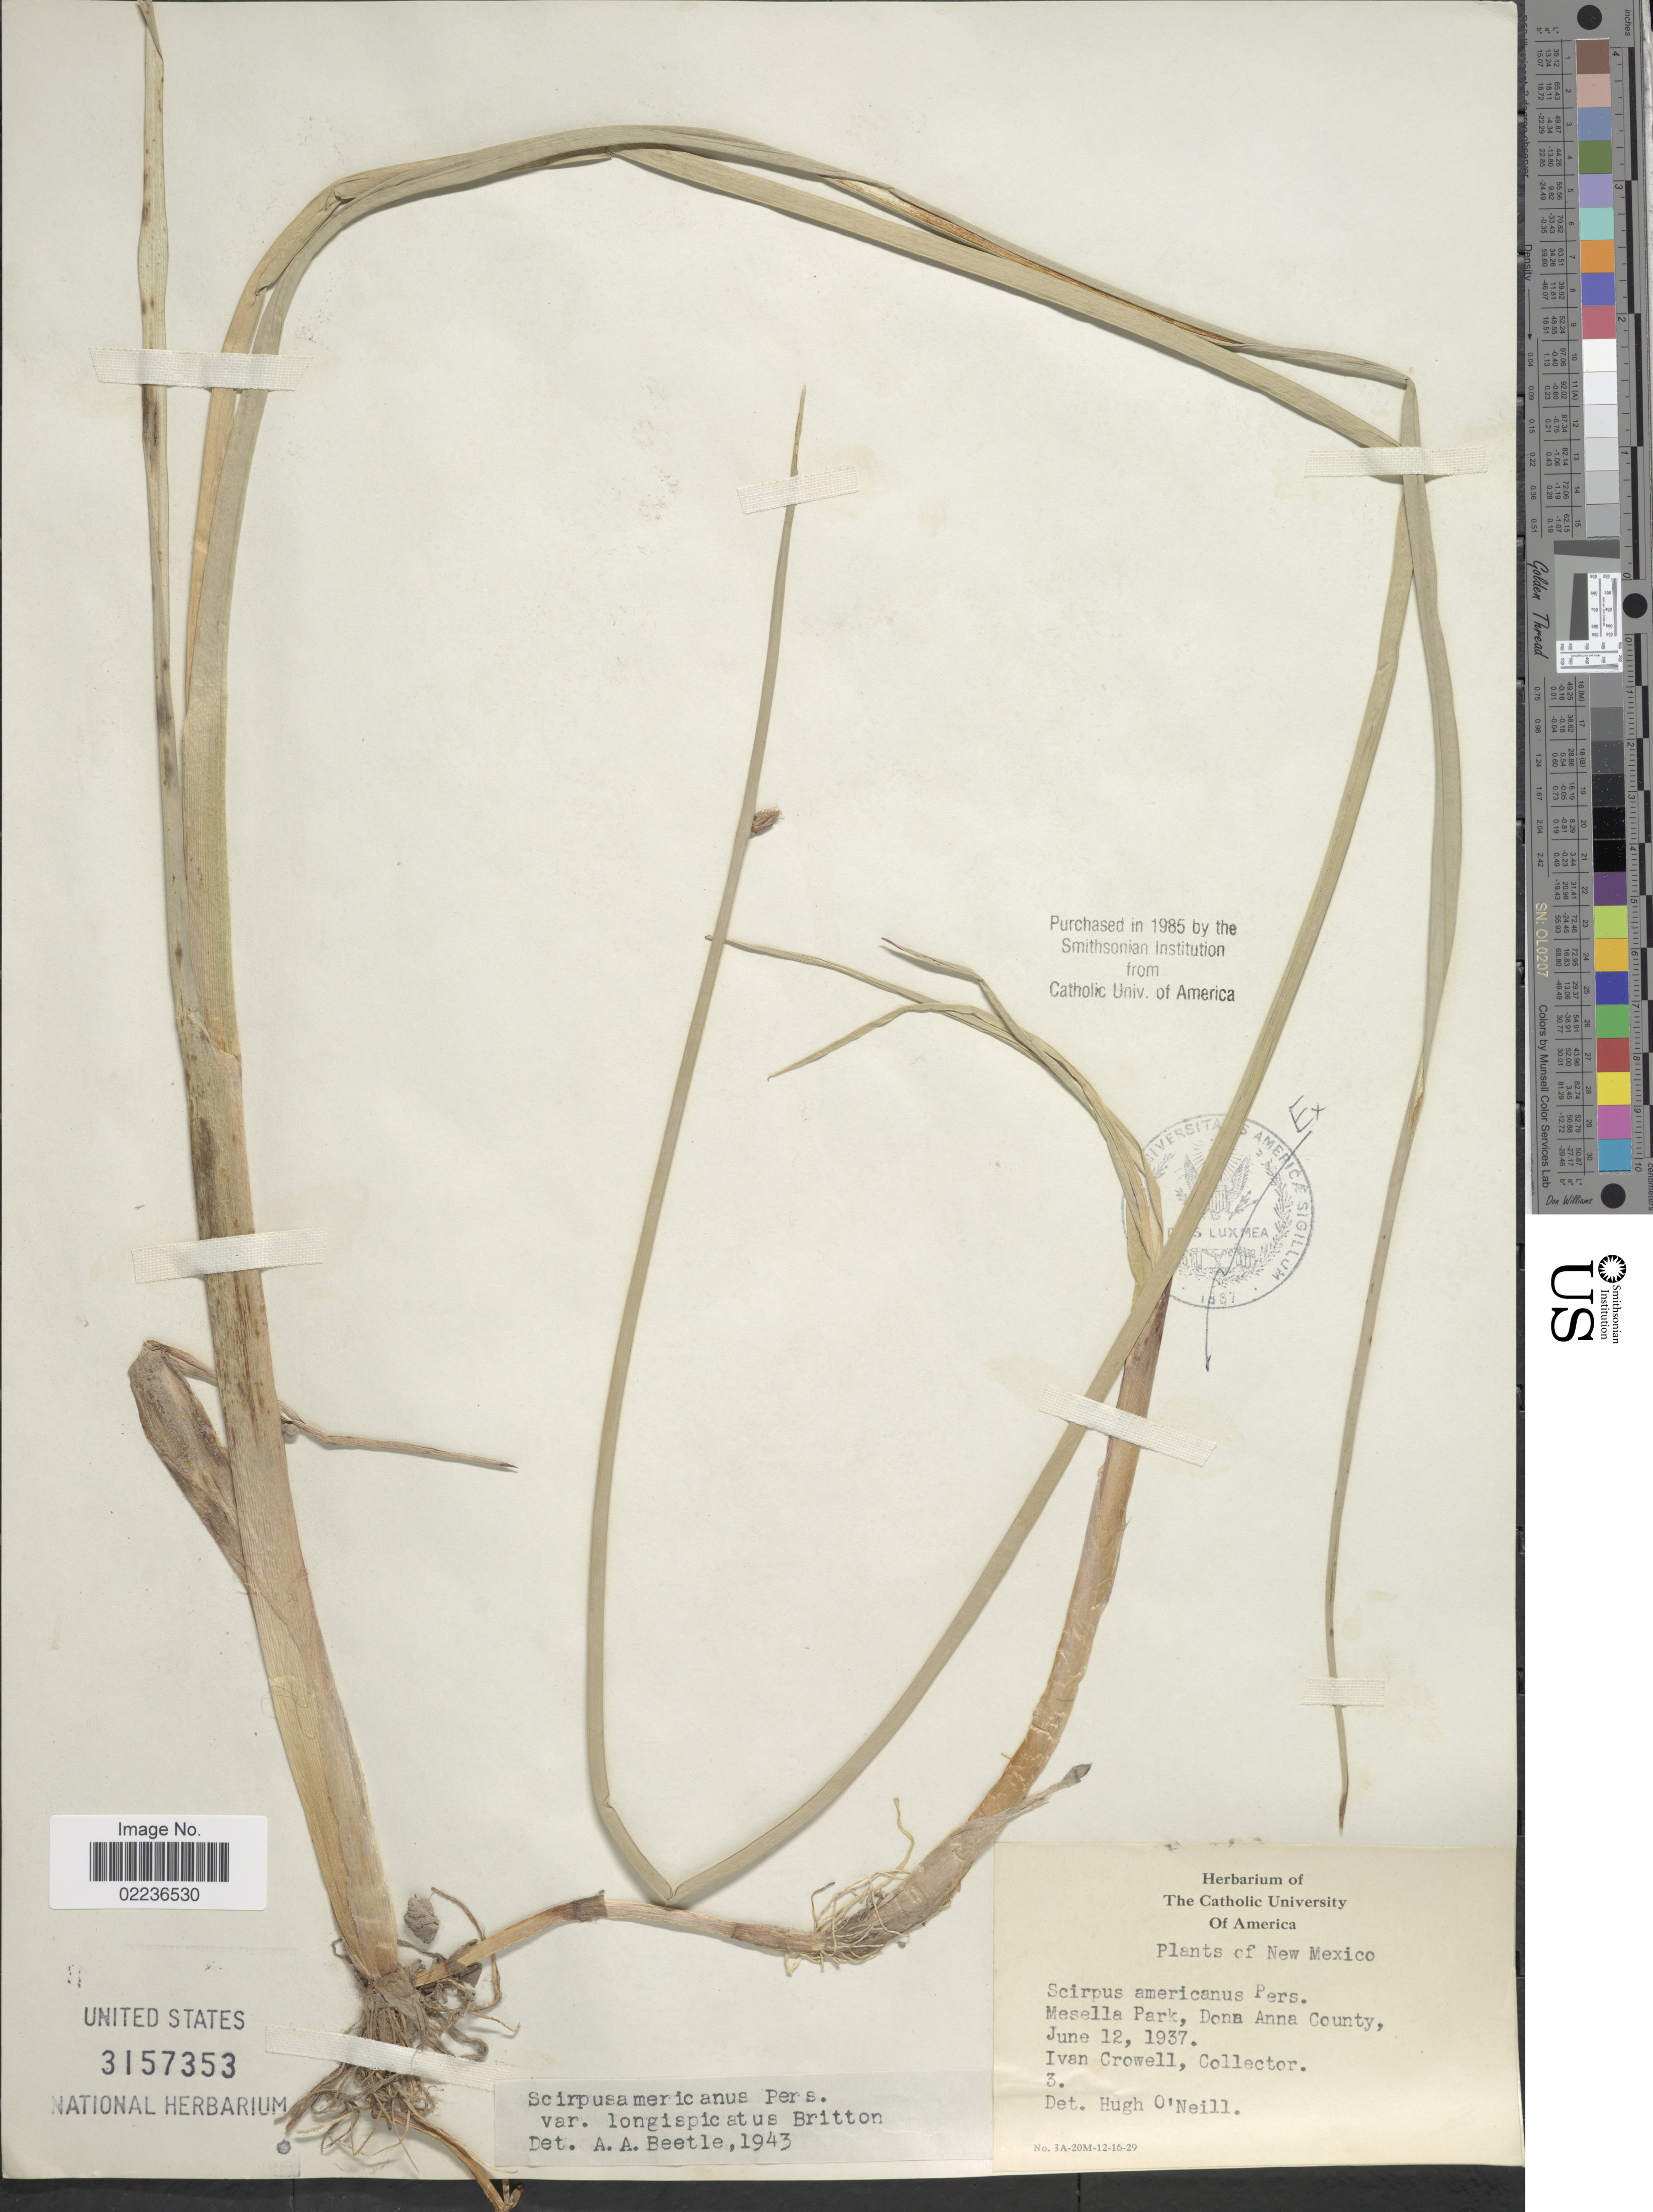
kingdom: Plantae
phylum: Tracheophyta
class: Liliopsida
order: Poales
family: Cyperaceae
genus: Schoenoplectus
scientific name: Schoenoplectus pungens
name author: (Vahl) Palla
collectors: I. Crowell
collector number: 3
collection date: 1937-06-12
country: United States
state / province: New Mexico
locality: Mesella Park, Dona Anna County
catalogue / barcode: US 3157353